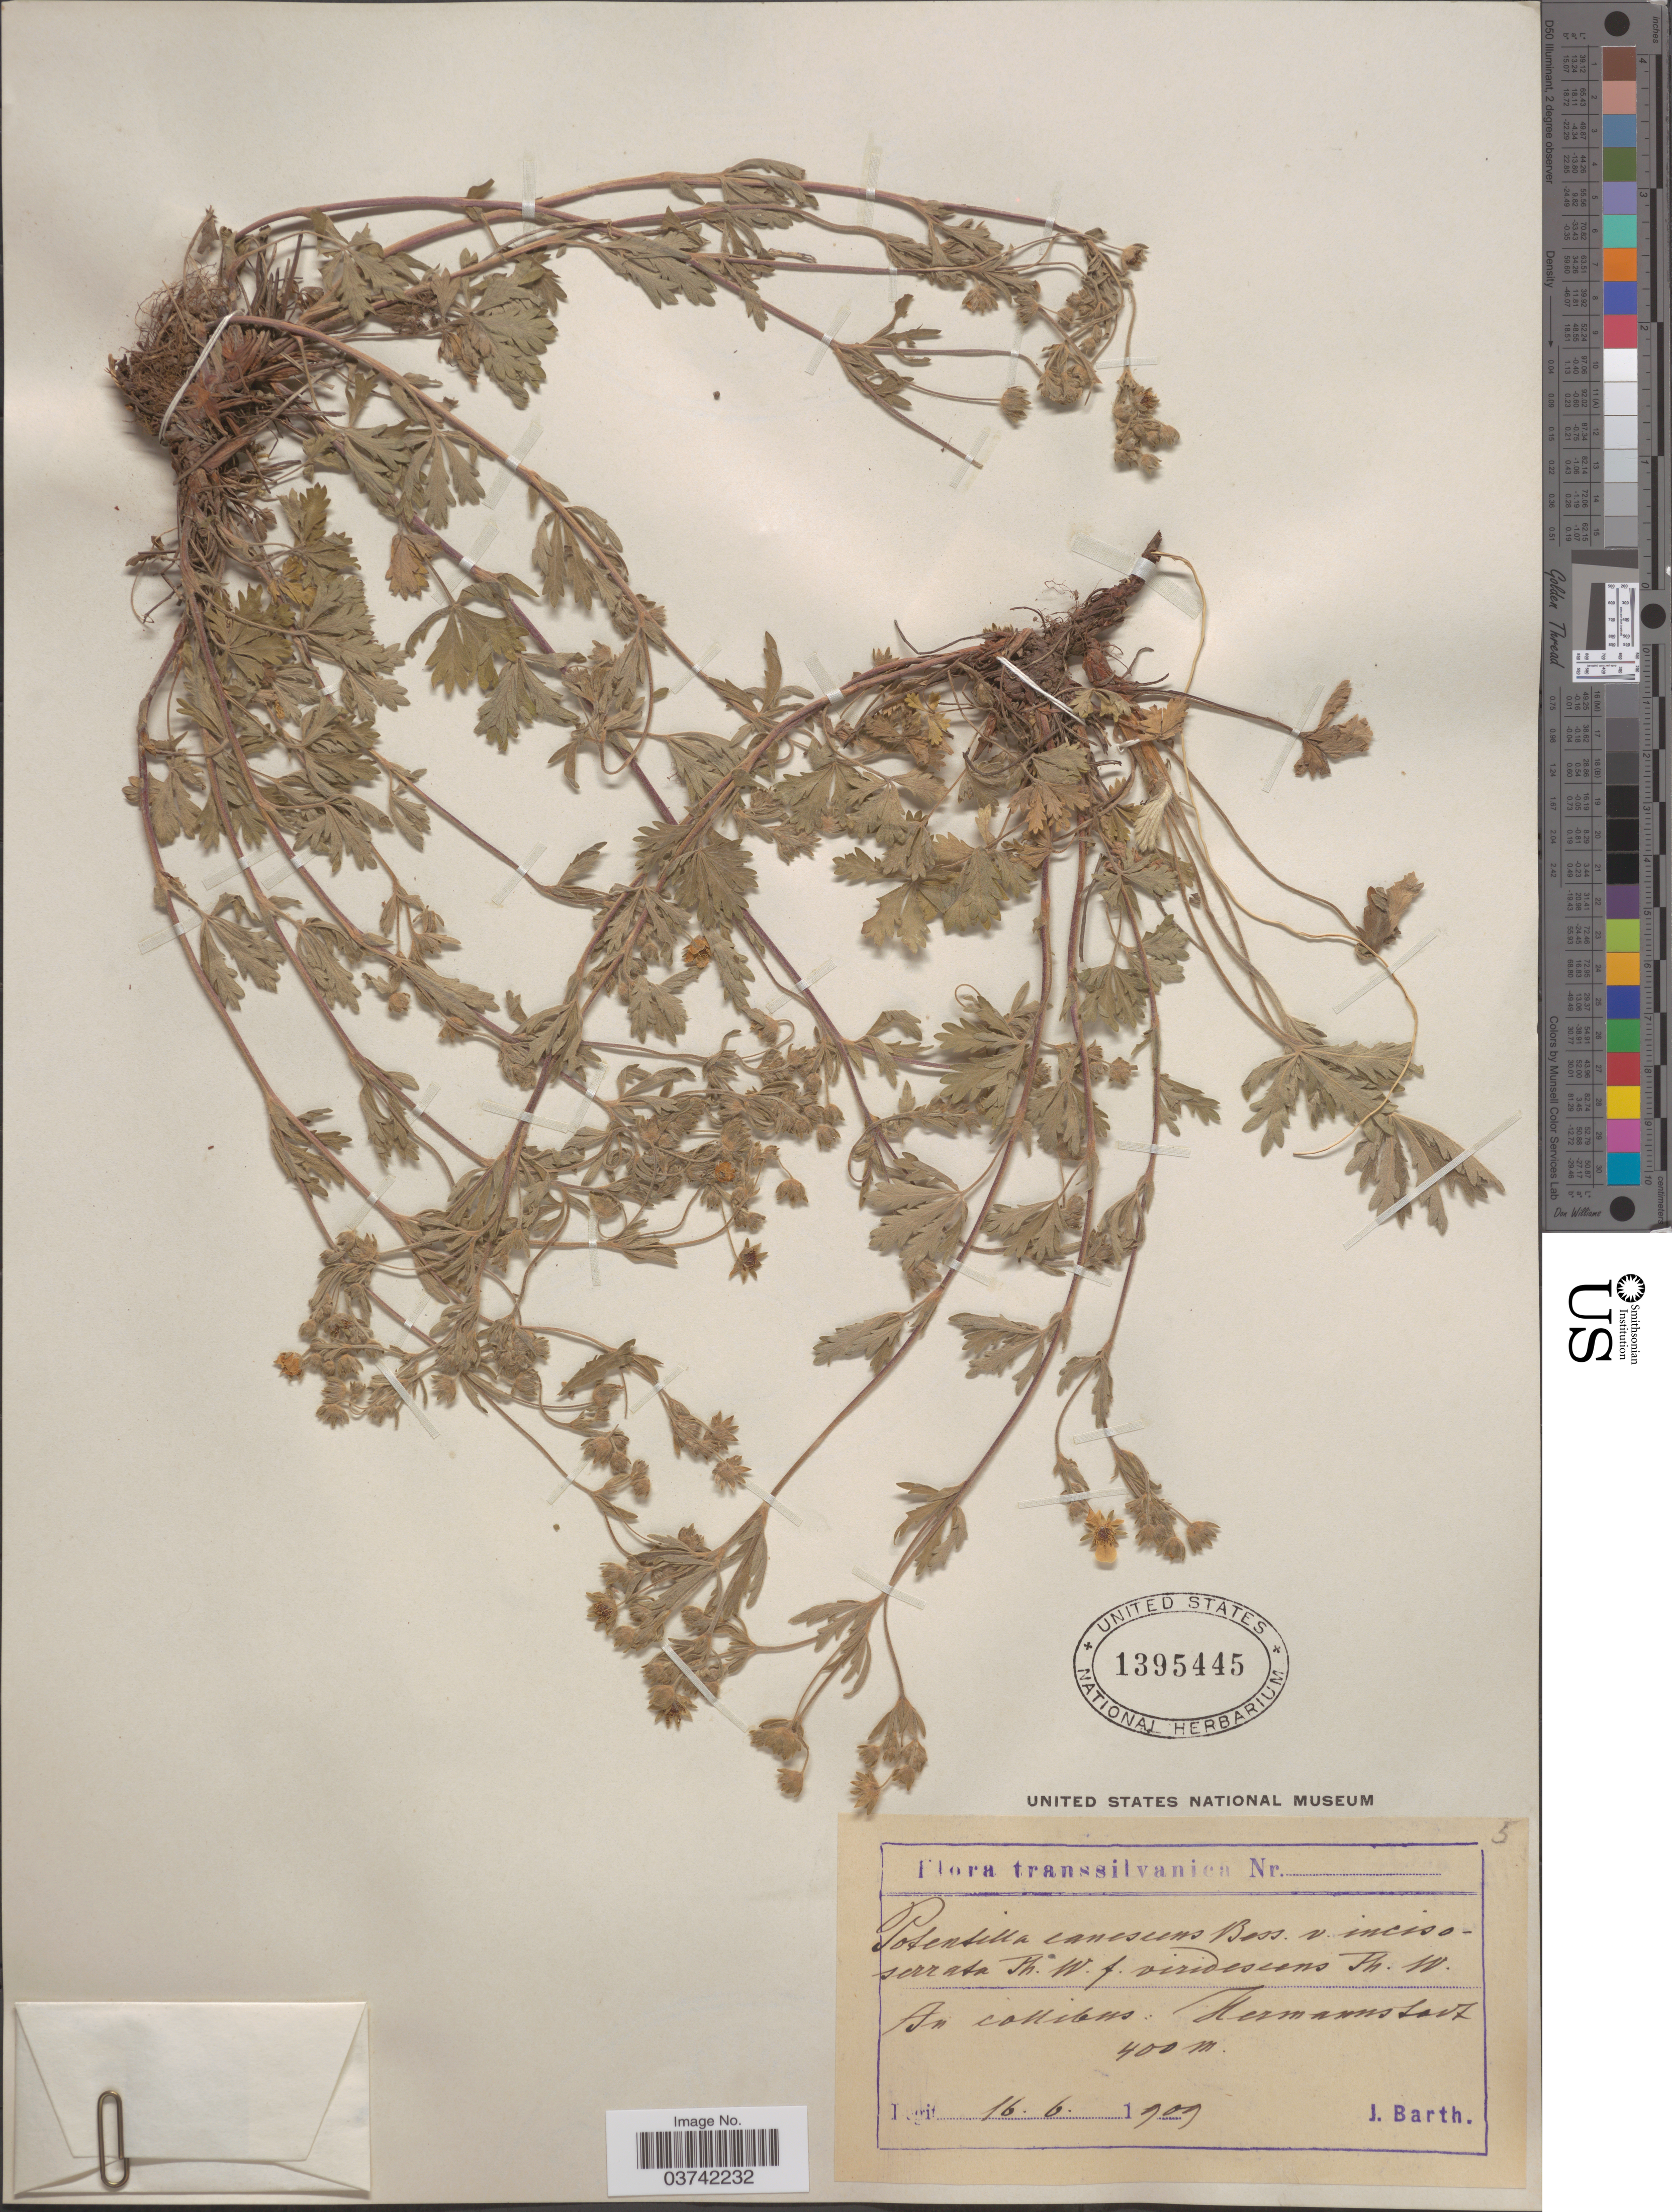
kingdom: Plantae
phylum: Tracheophyta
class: Magnoliopsida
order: Rosales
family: Rosaceae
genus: Potentilla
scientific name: Potentilla canescens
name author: Besser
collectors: J. Barth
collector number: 5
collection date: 1909-06-16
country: Romania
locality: Transsilvanica. An collibus: Hermanstadt.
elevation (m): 400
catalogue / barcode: US 1395445